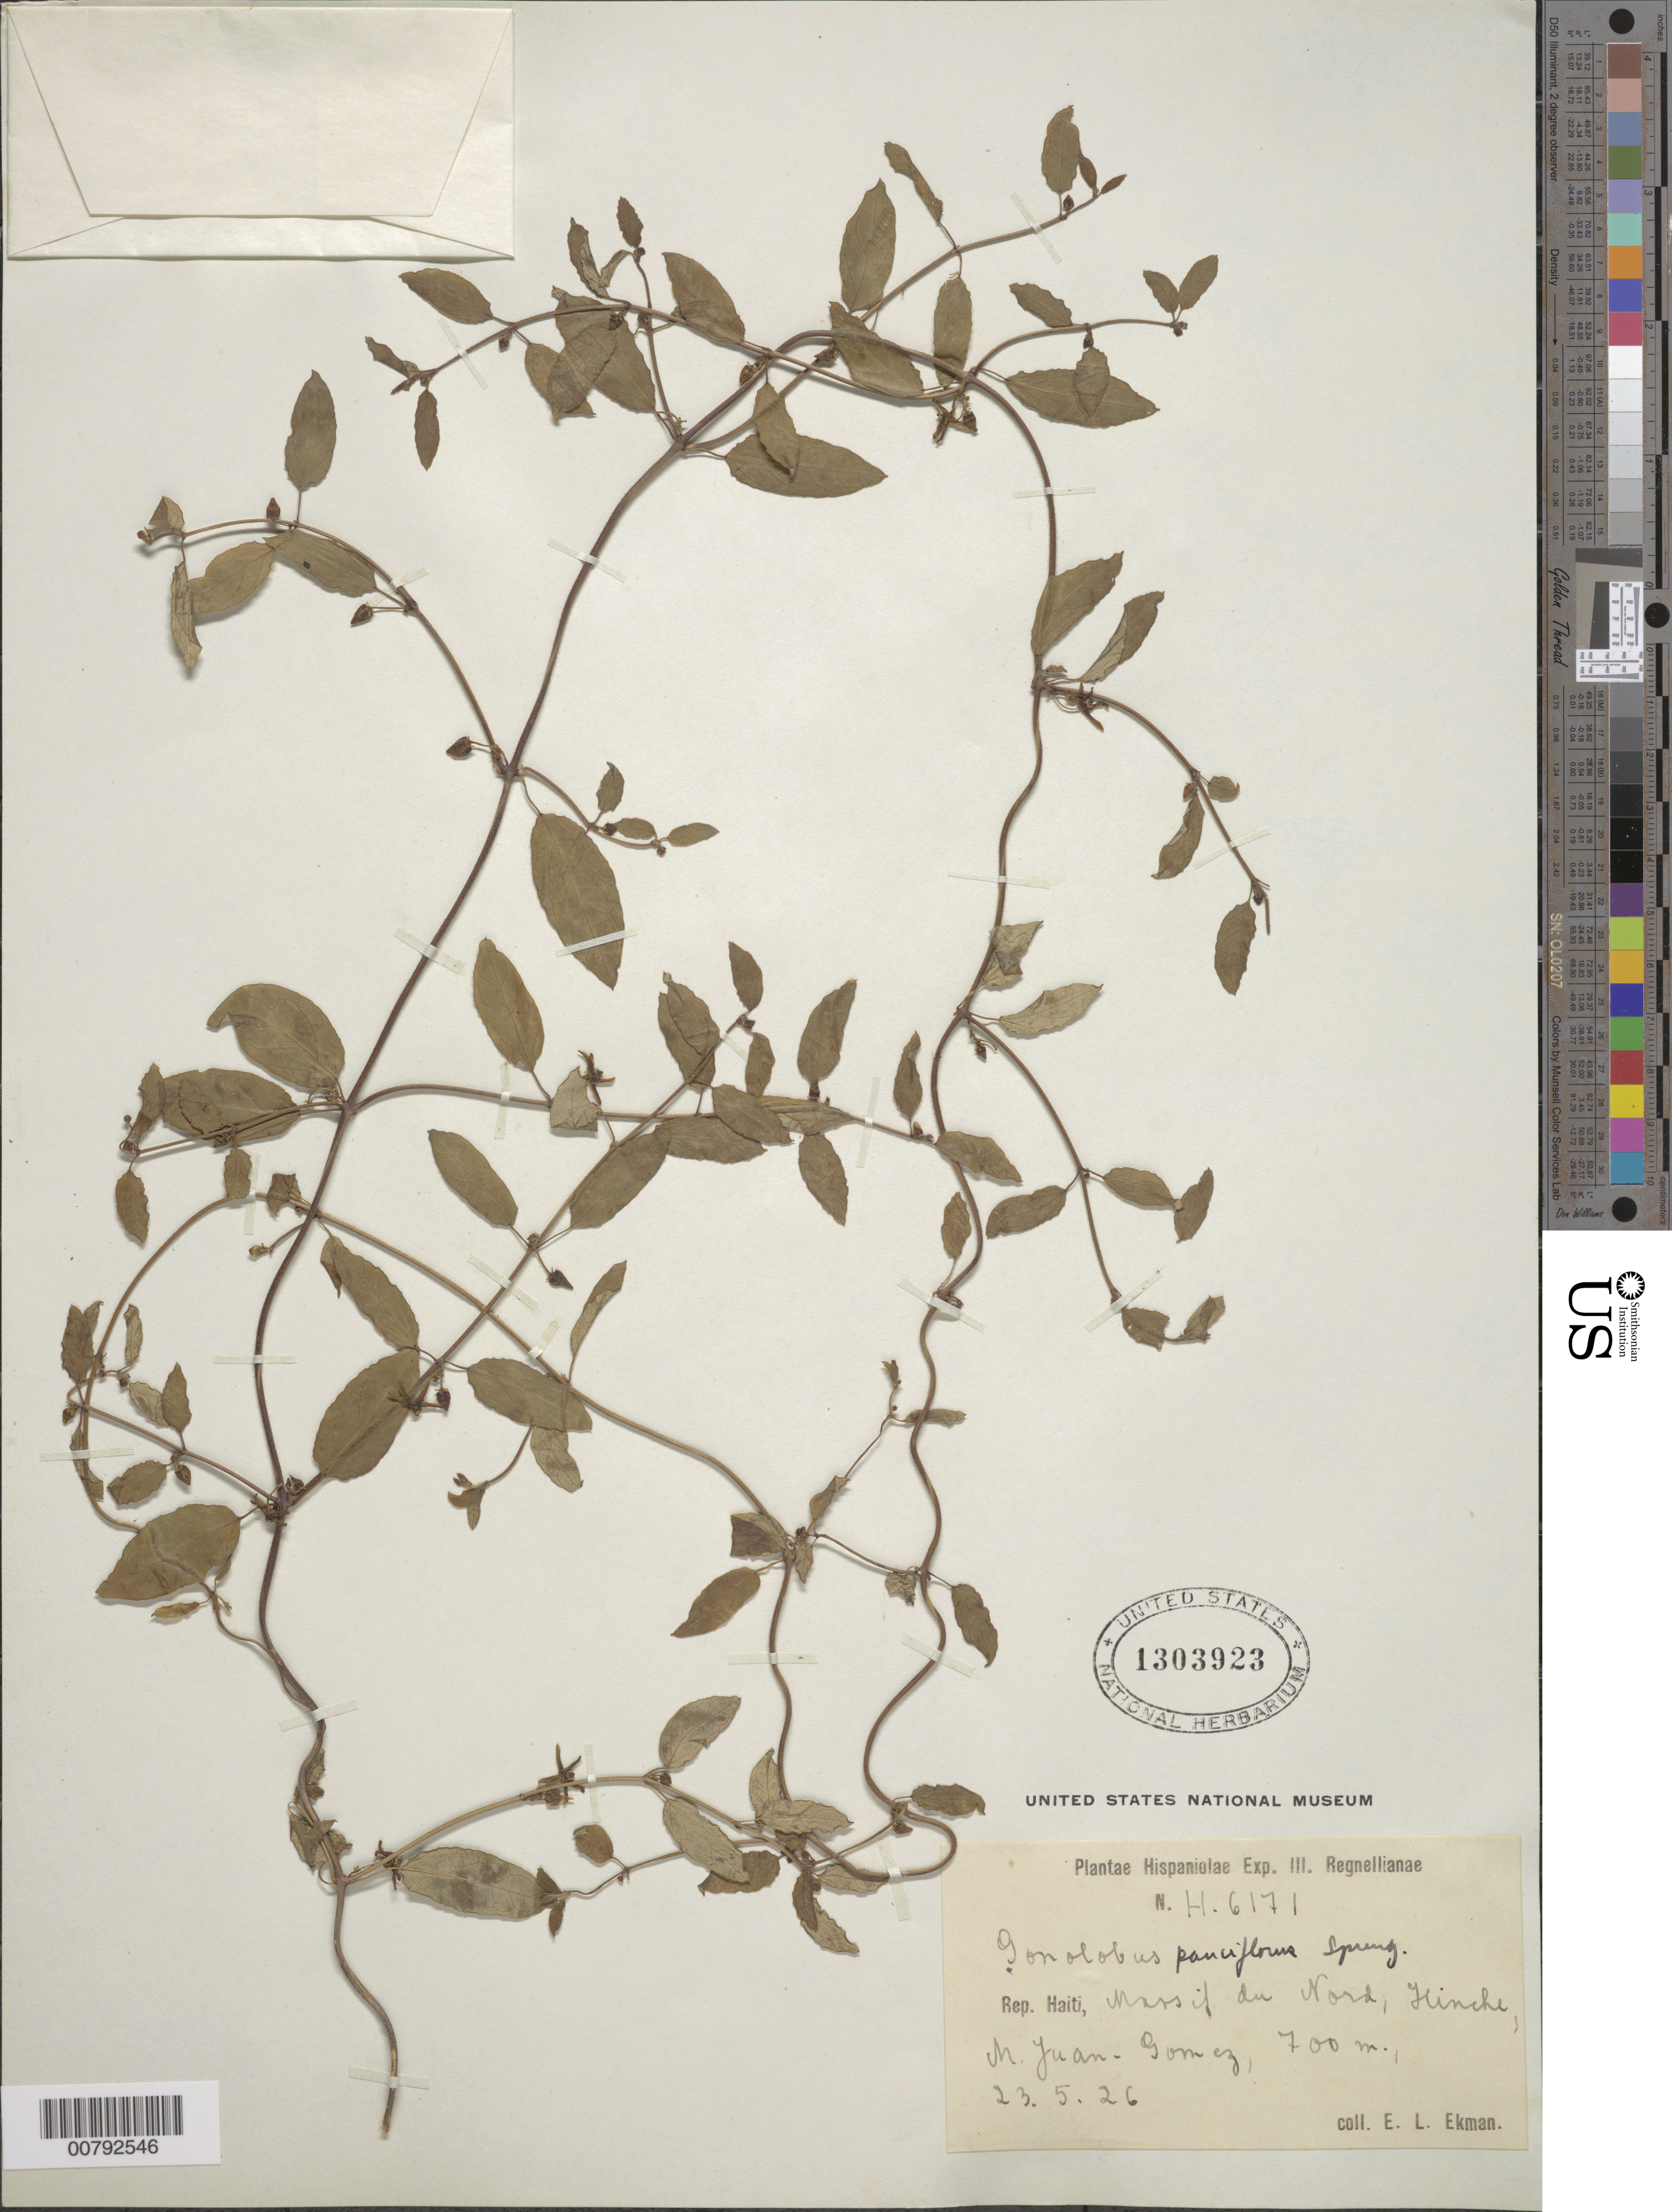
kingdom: Plantae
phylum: Tracheophyta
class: Magnoliopsida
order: Gentianales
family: Apocynaceae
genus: Matelea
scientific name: Matelea pauciflora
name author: (Spreng.) Woodson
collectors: E. L. Ekman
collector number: H 6171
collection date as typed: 23 May 1926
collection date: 1926-05-23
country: Haiti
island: Hispaniola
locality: Massif du Nord, Hinche, N. Juan-Gomez.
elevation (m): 700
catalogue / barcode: US 1303923